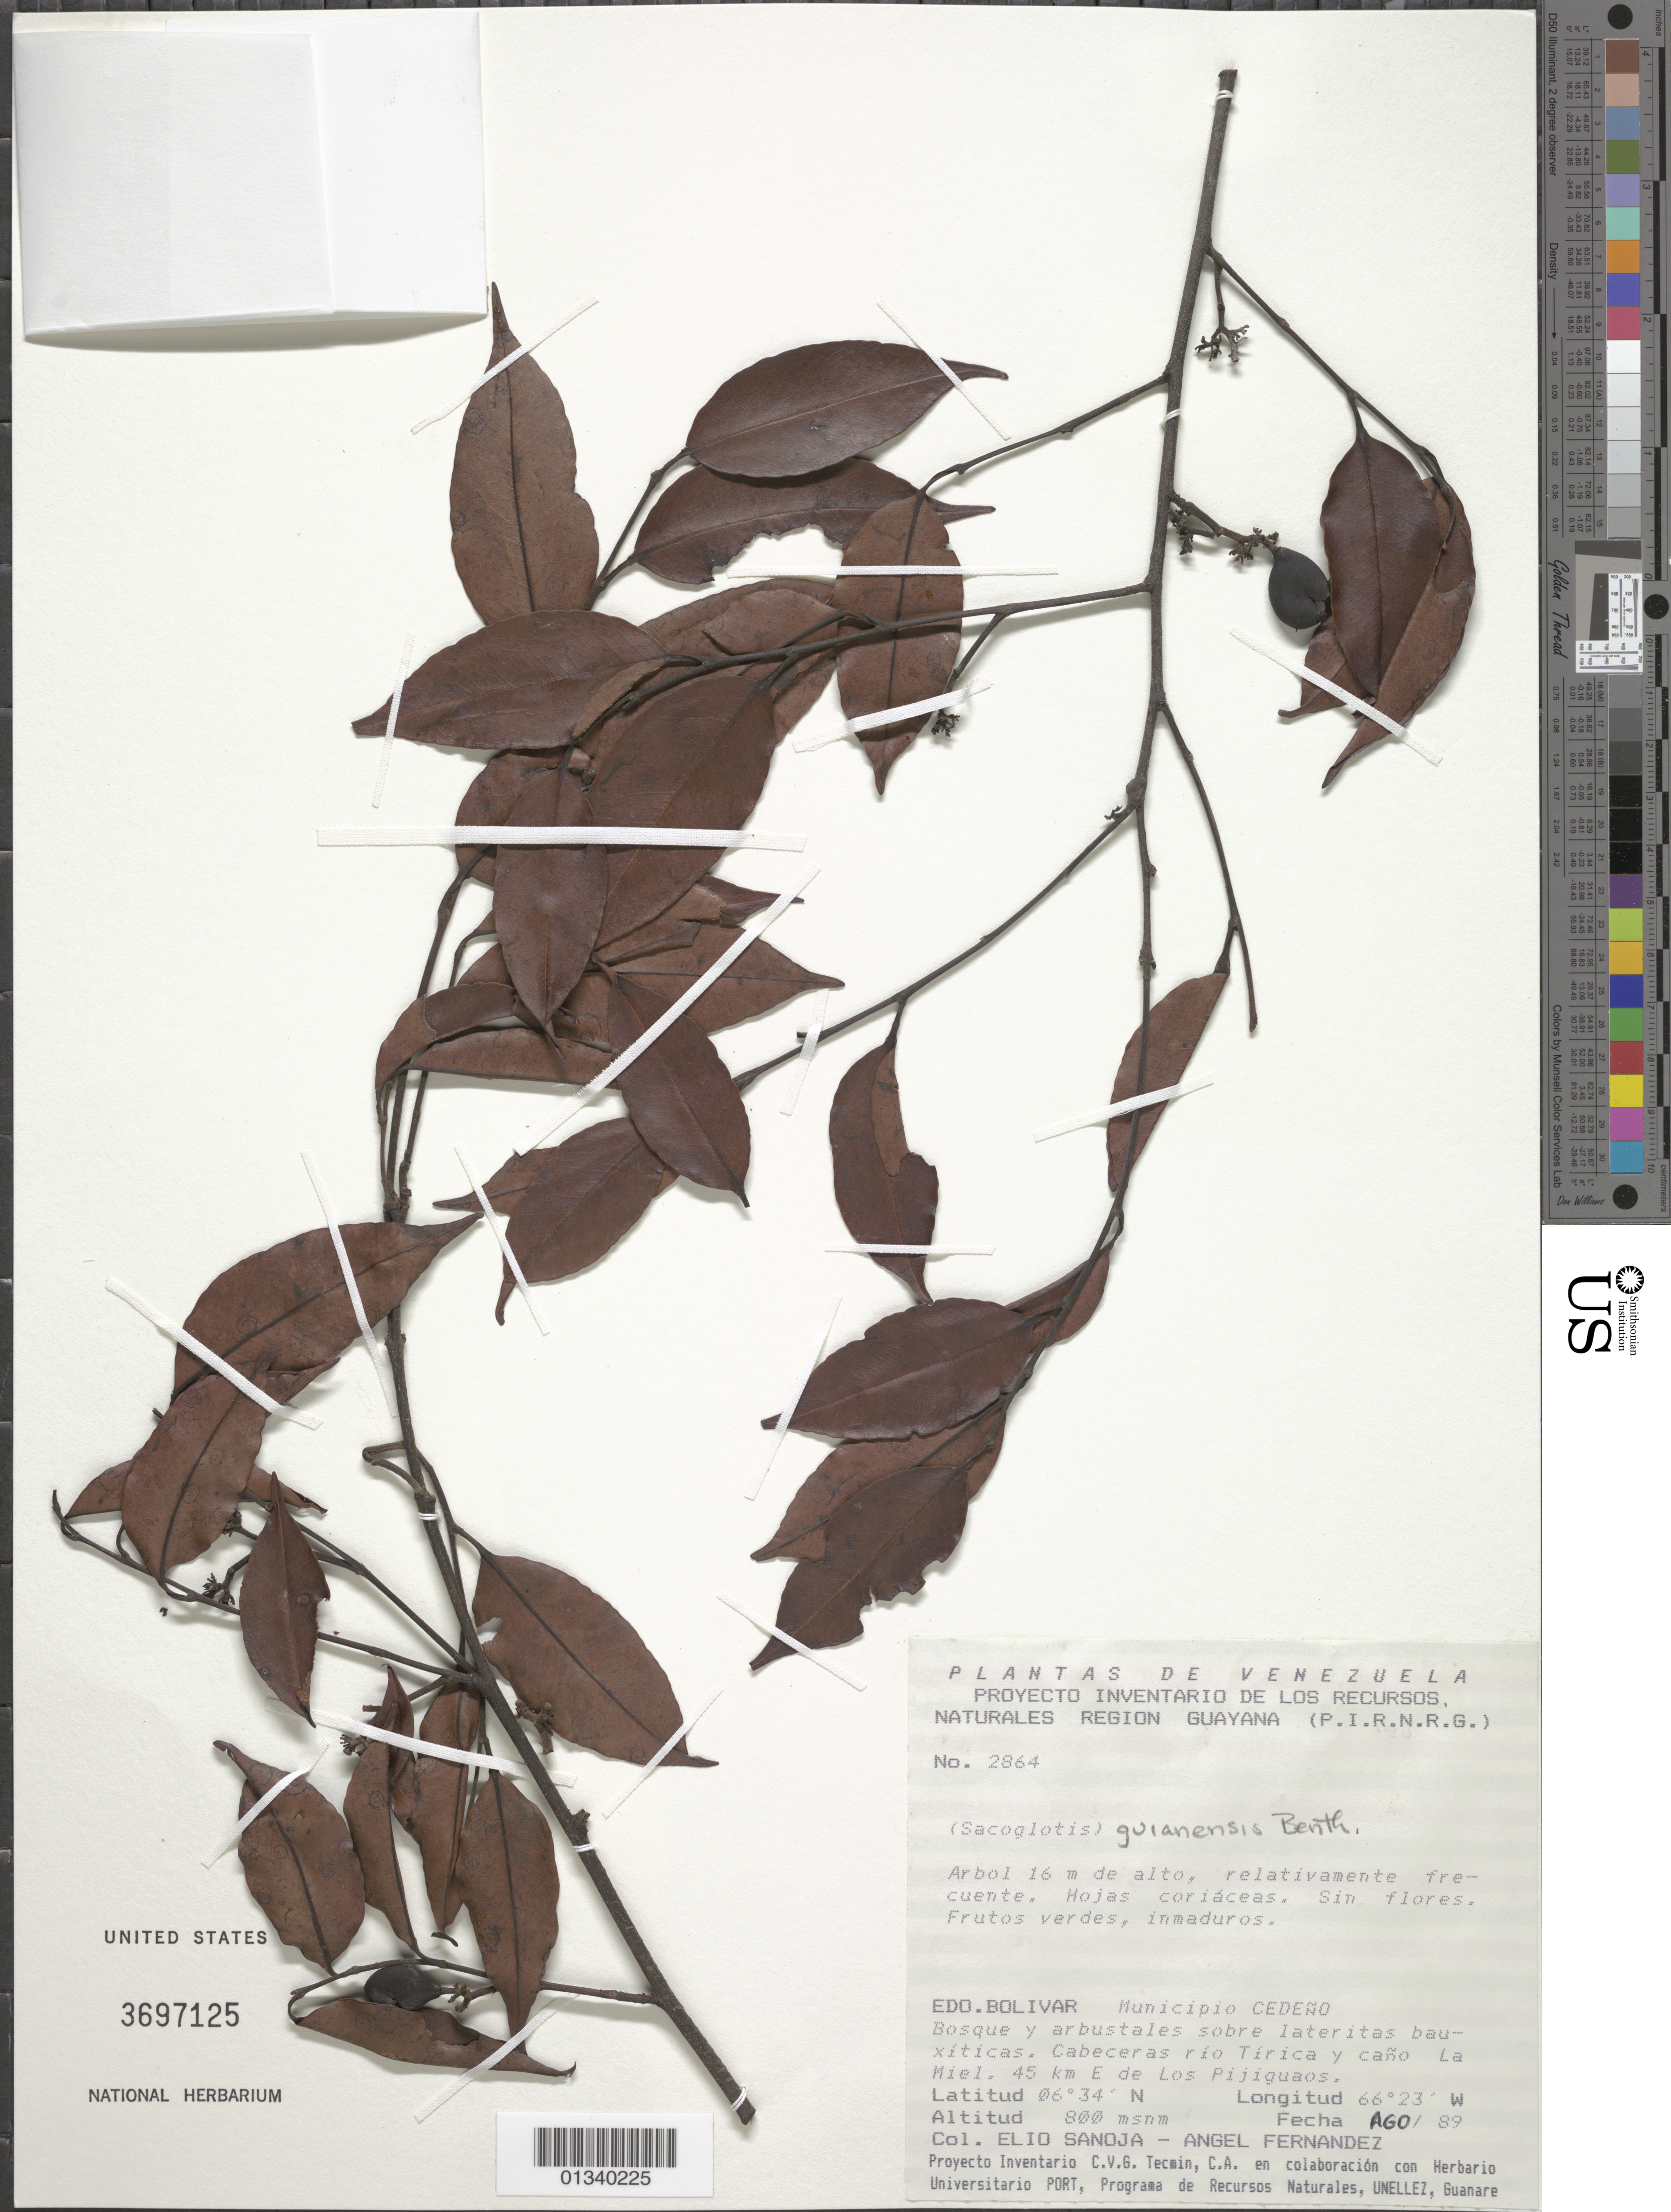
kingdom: Plantae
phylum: Tracheophyta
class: Magnoliopsida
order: Malpighiales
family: Humiriaceae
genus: Sacoglottis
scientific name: Sacoglottis guianensis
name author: Benth.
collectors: E. Sanoja & A. Fernandez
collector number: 2864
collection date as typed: Aug-89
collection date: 1989-08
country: Venezuela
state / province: Bolívar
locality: Mun. Cedeño, cabeceras río Túriba y caño La Miel, 45 km E de Los Pijiguaos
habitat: Bosque y arbustales sobre lateritas bauxiticas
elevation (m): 800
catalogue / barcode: US 3697125